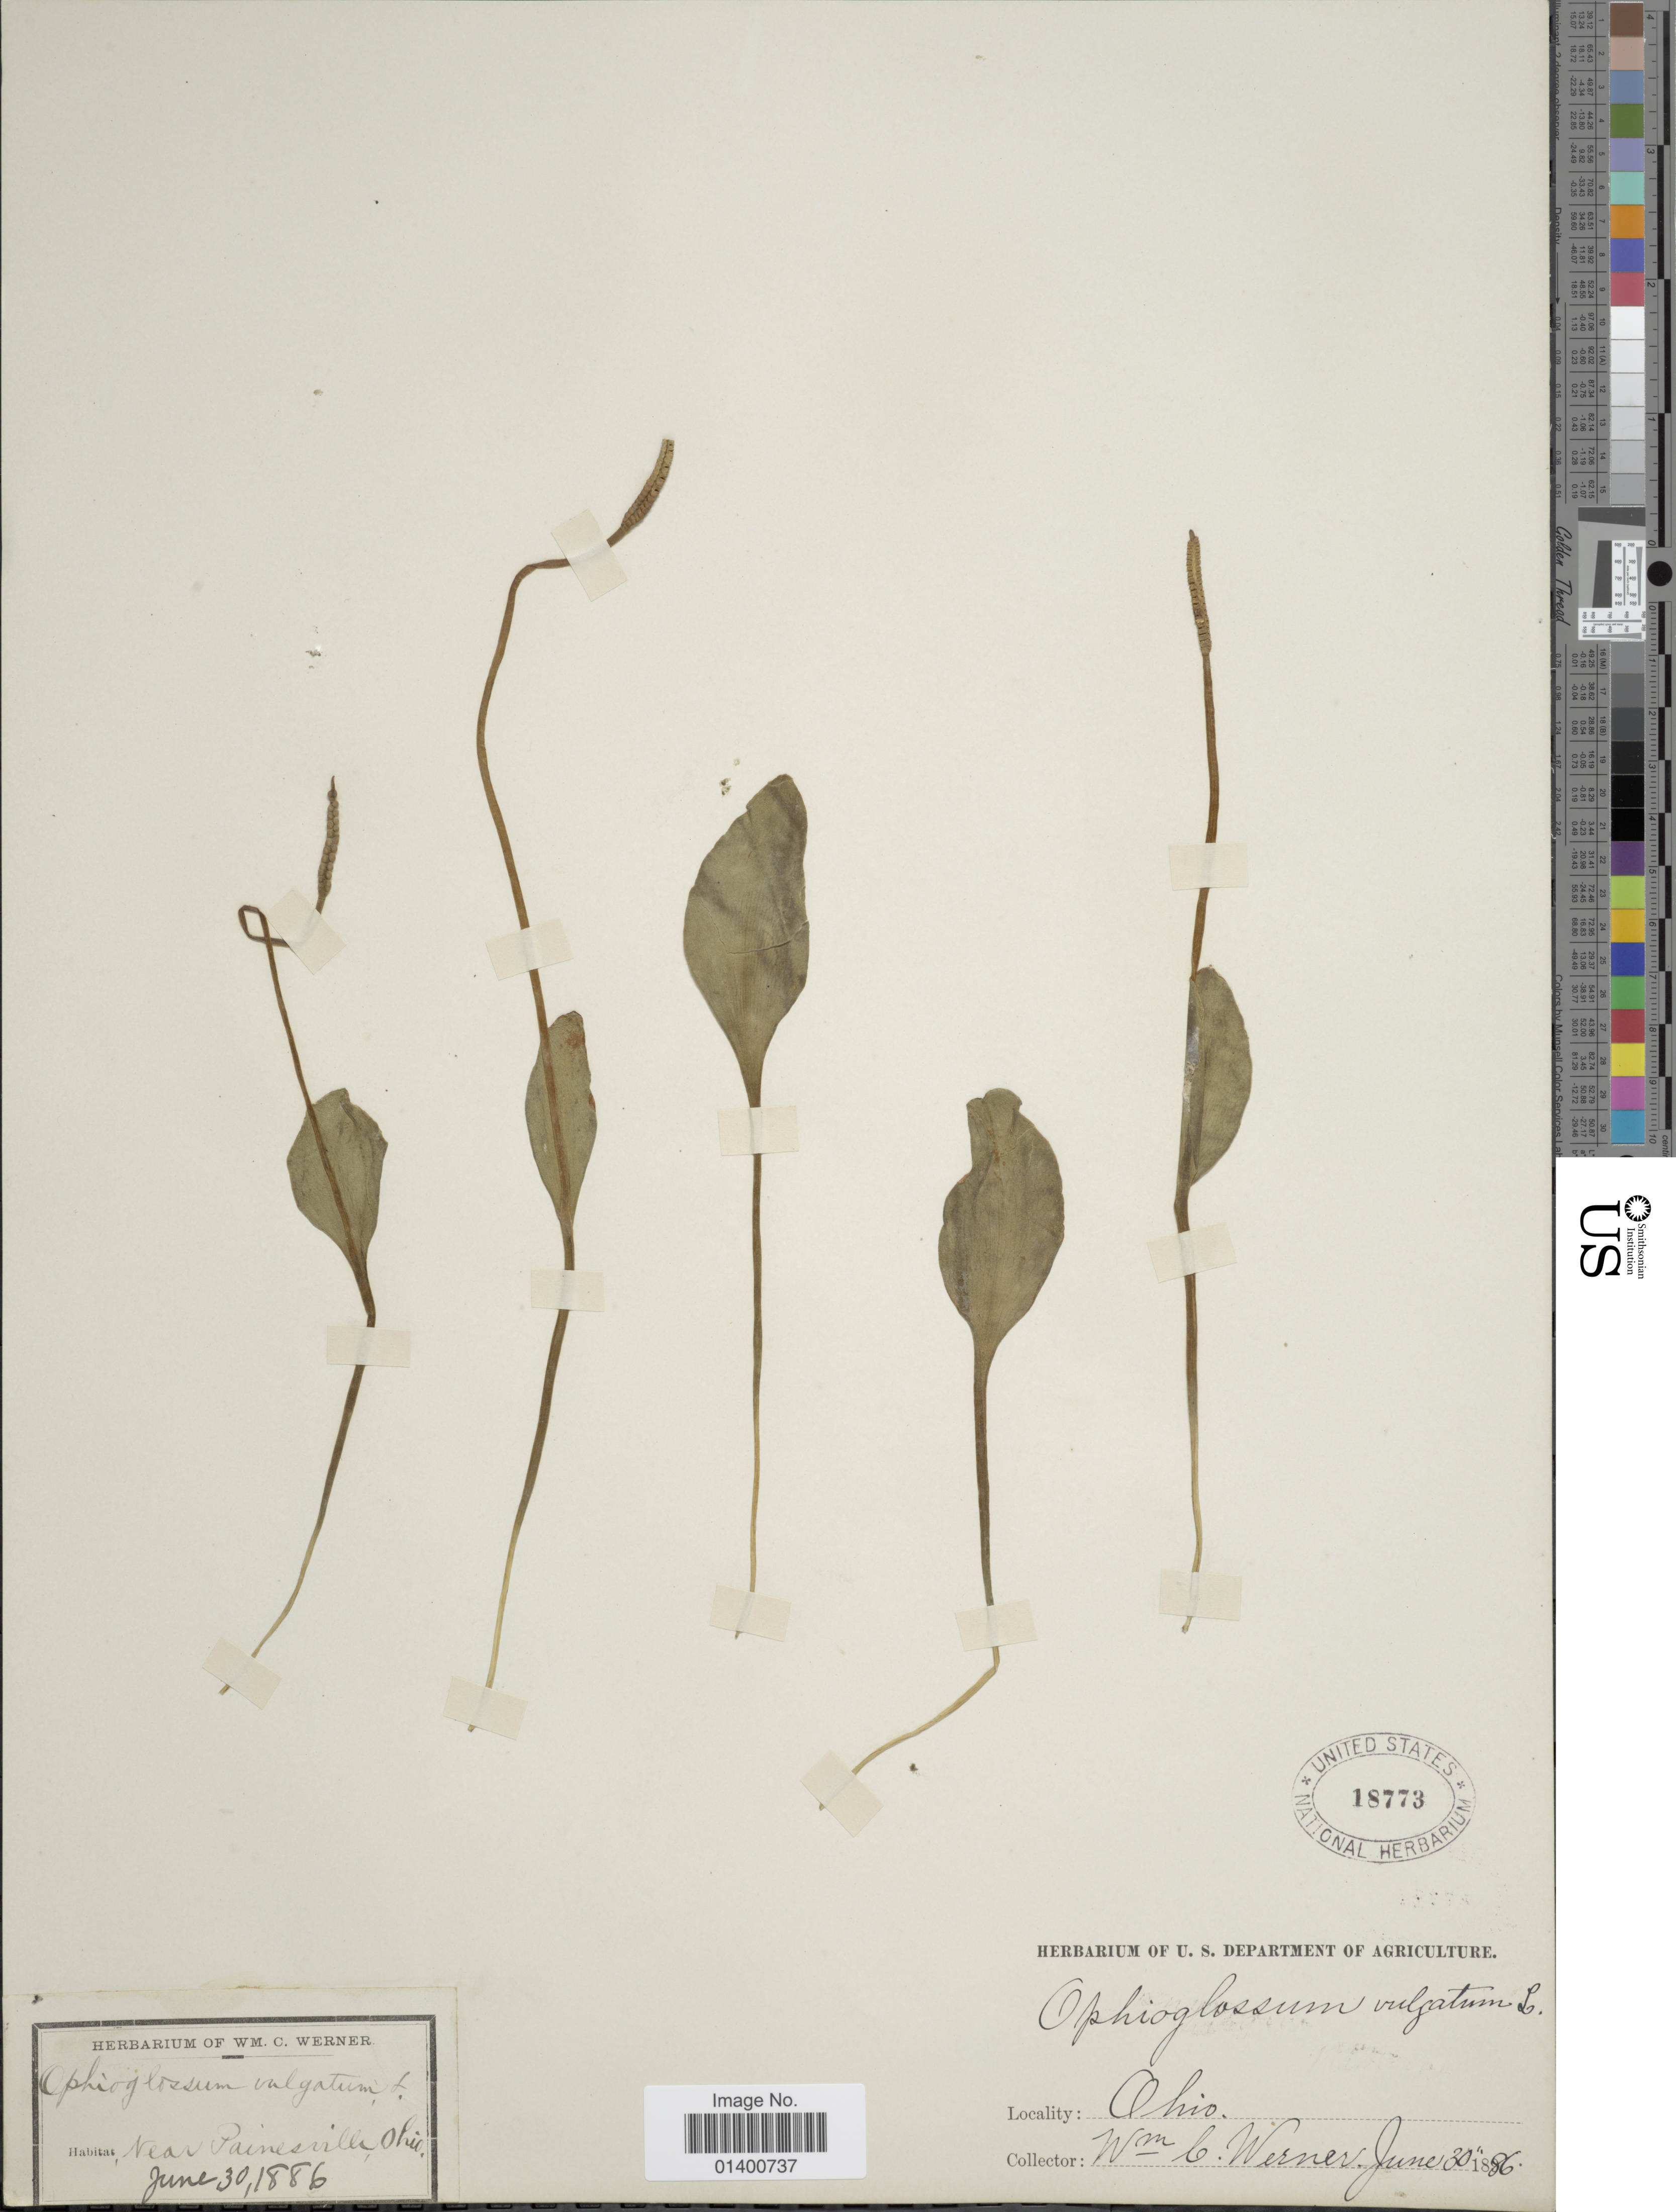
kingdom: Plantae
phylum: Tracheophyta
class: Polypodiopsida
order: Ophioglossales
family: Ophioglossaceae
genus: Ophioglossum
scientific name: Ophioglossum vulgatum var. pseudopodum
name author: (S.F. Blake) Farw.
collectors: W. Werner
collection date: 1886-06-30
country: United States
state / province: Ohio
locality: Near Painesville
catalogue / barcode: US 18773